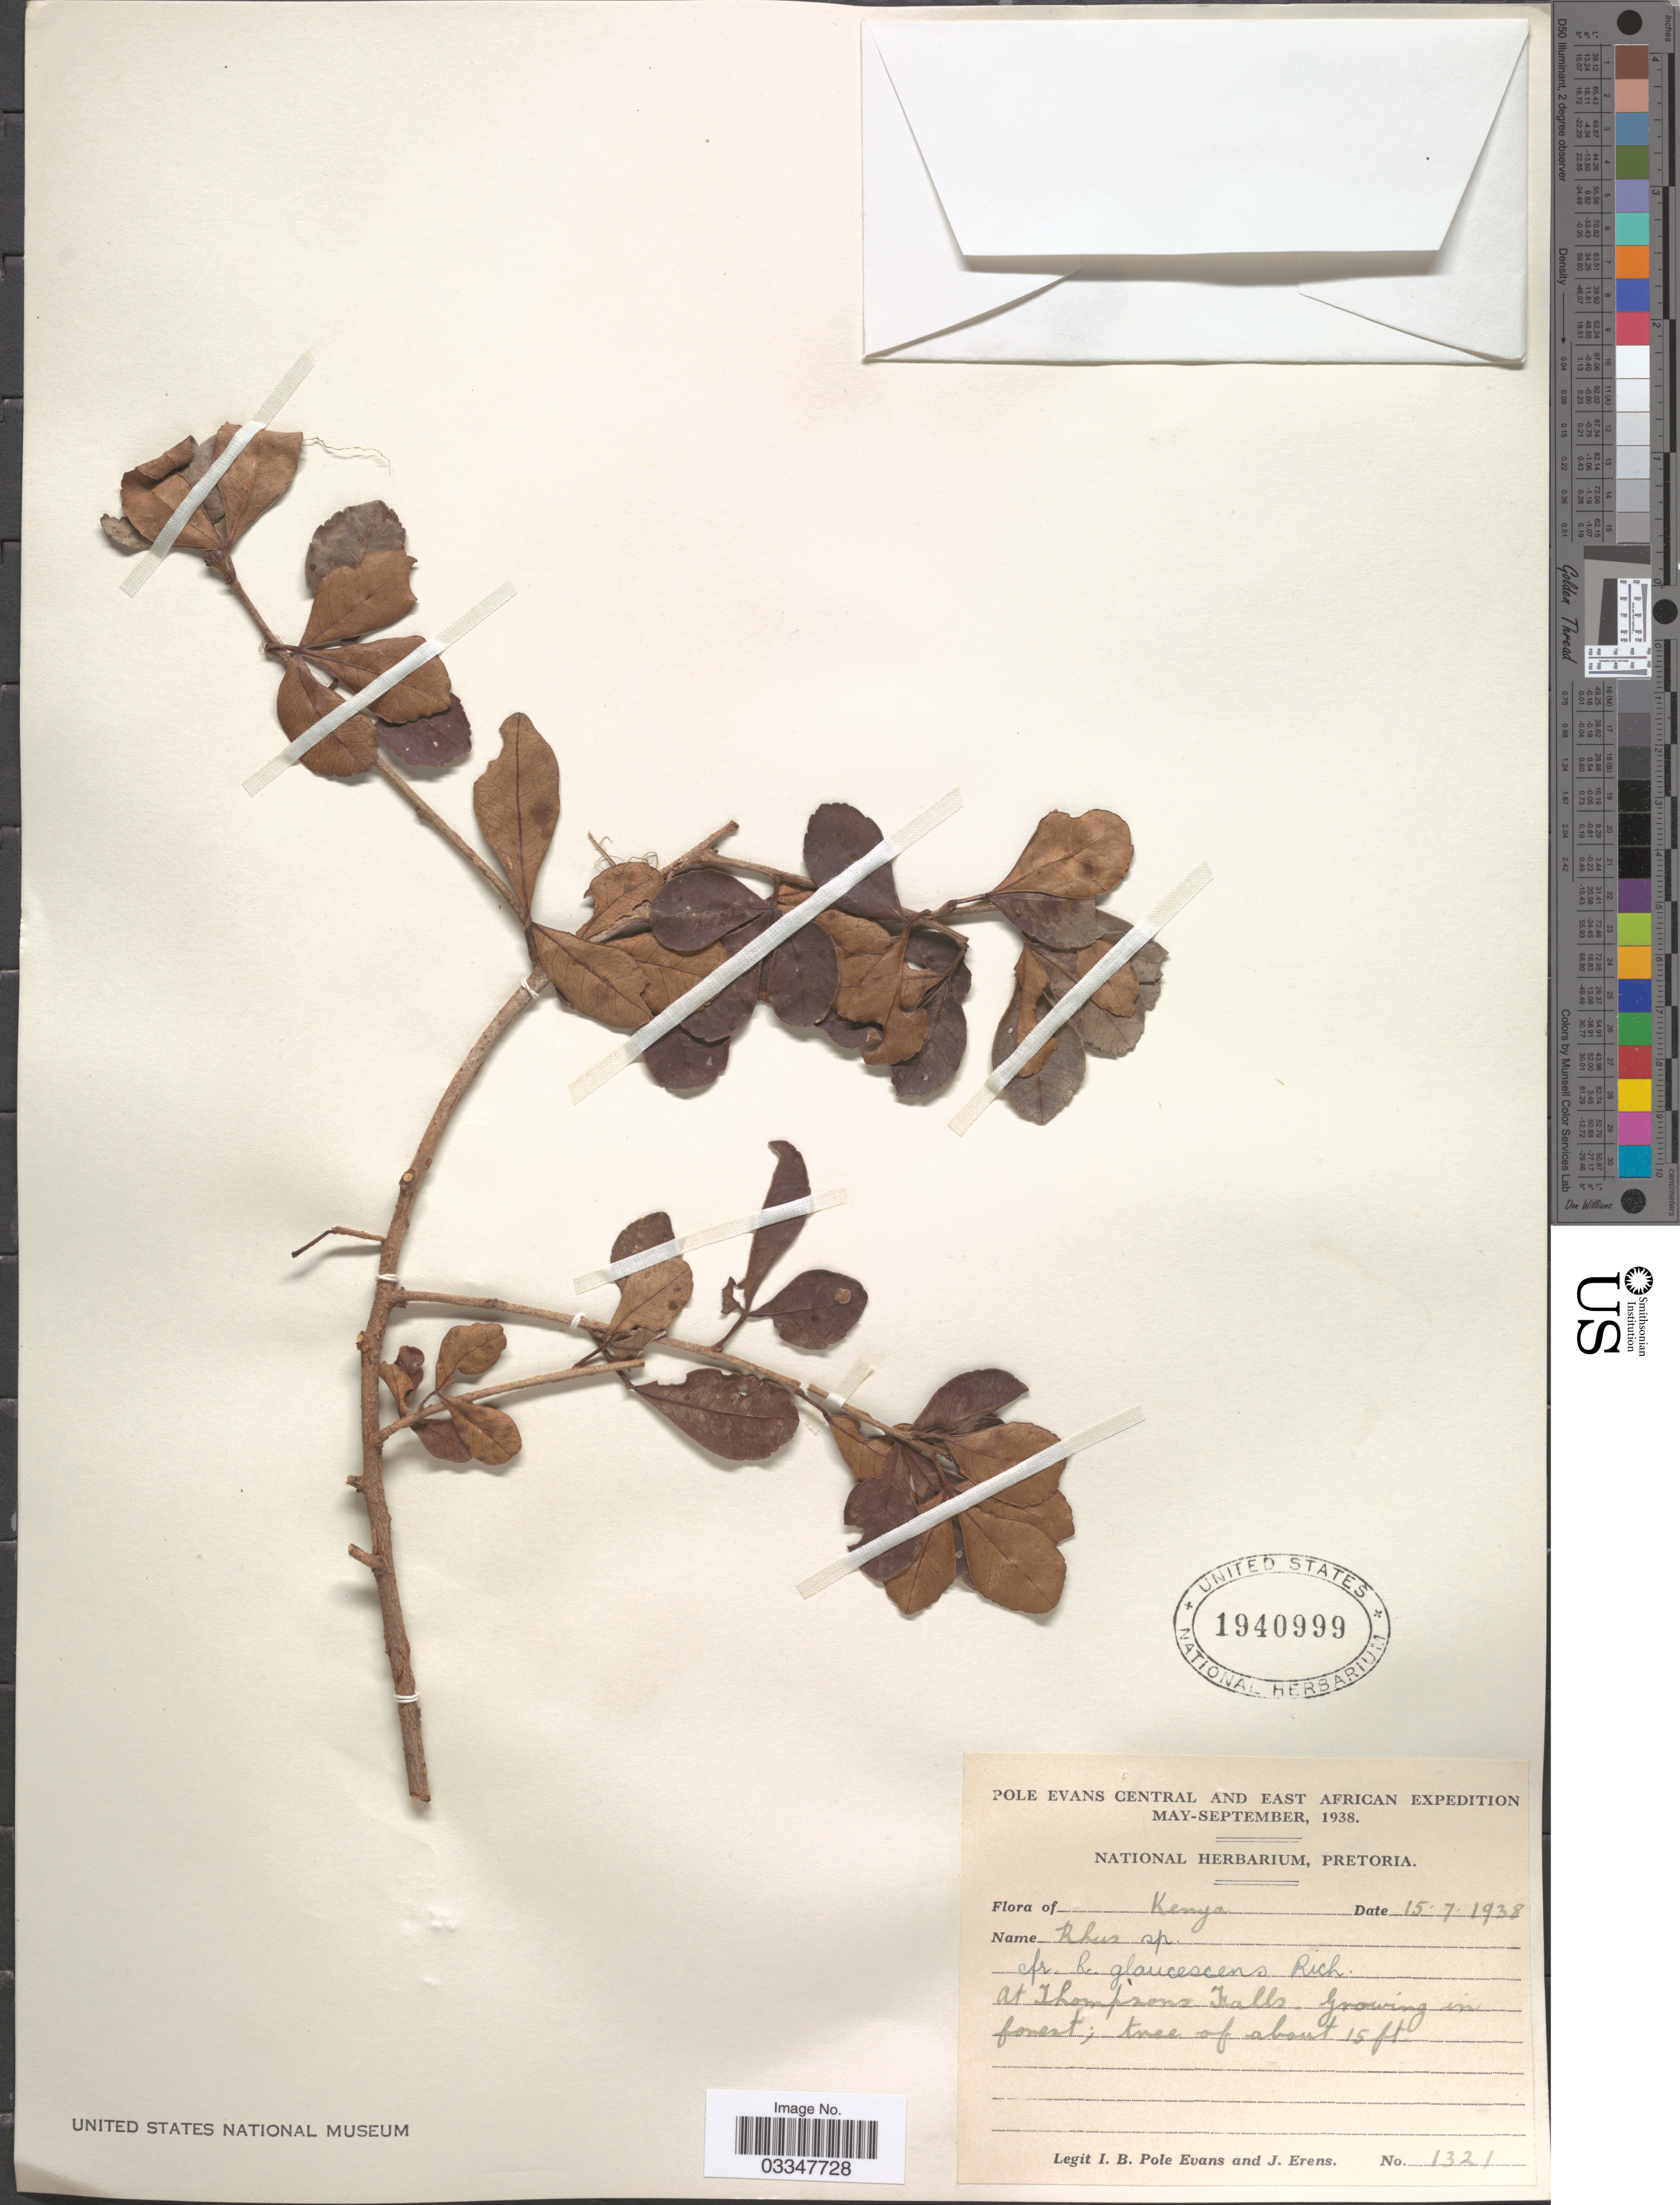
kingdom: Plantae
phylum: Tracheophyta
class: Magnoliopsida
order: Sapindales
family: Anacardiaceae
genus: Rhus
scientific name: Rhus sp.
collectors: I. B. Pole-Evans & J. Erens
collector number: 1321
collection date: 1938-07-15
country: Kenya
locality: At Thompsons Falls.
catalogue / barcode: US 1940999